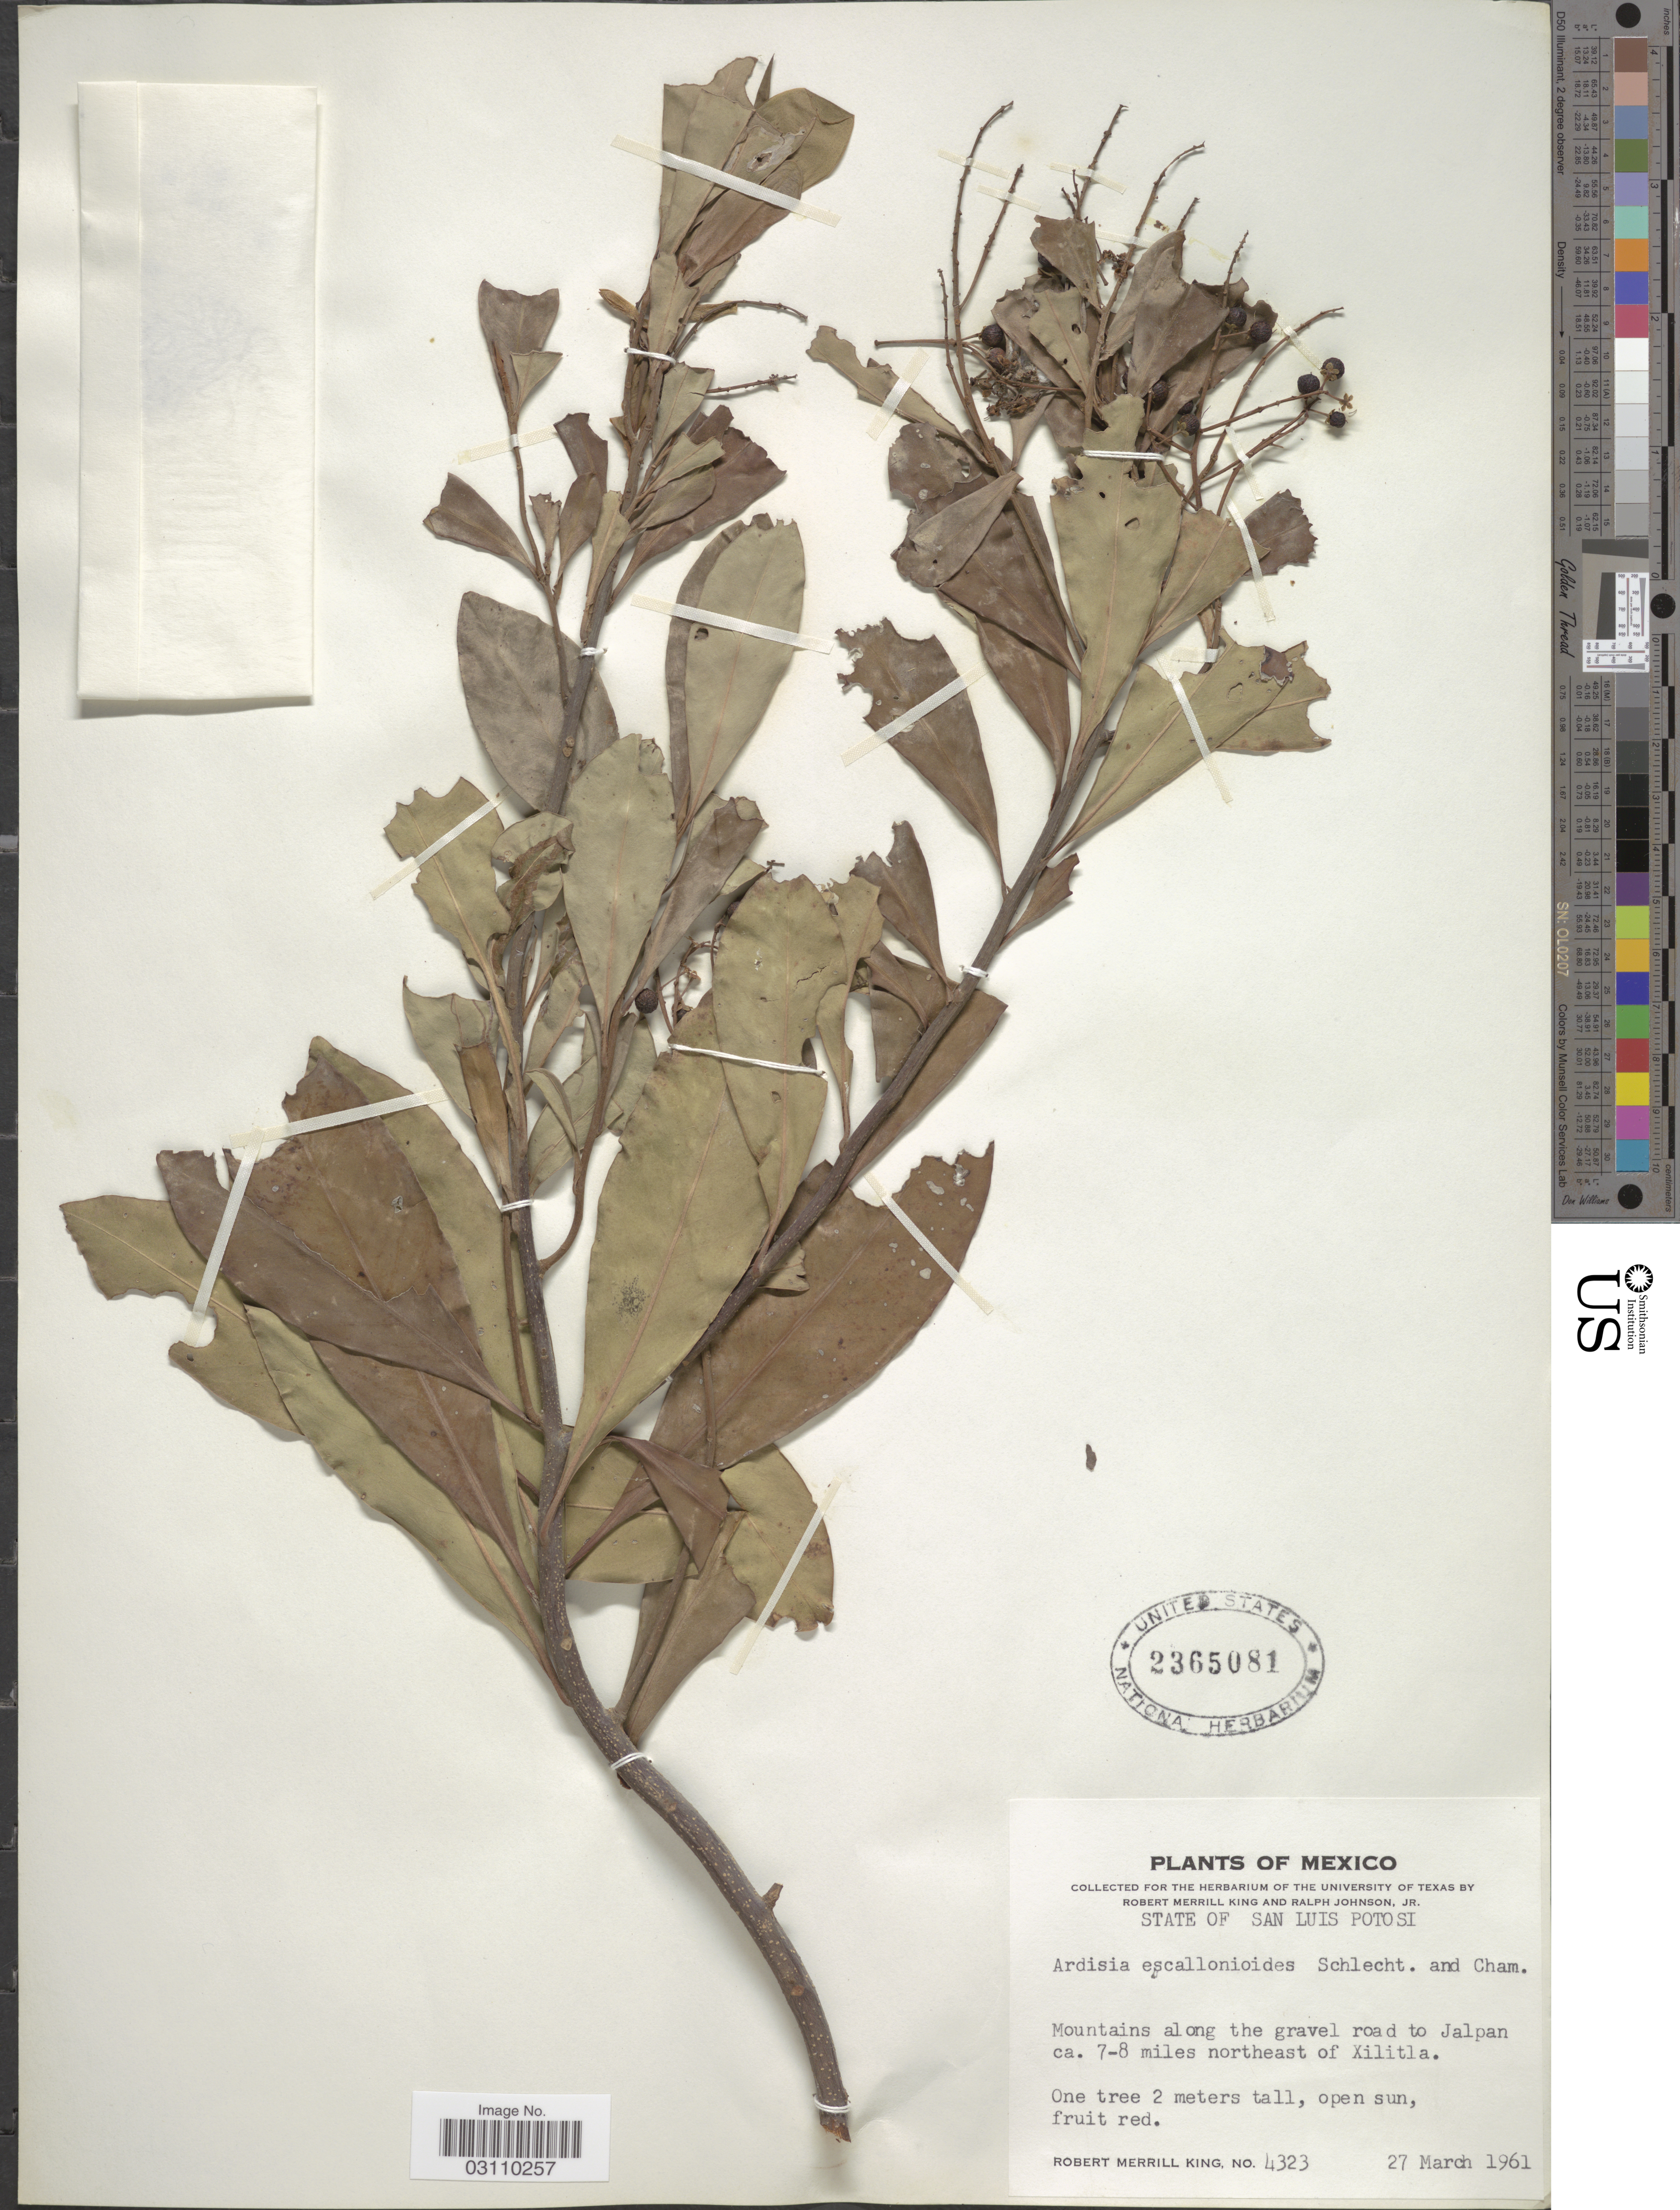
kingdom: Plantae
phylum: Tracheophyta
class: Magnoliopsida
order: Ericales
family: Primulaceae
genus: Ardisia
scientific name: Ardisia escallonioides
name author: Schltdl. & Cham.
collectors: R. M. King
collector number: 4323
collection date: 1961-03-27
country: Mexico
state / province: San Luis Potosí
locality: Mountains along the gravel road to Jalpan ca. 7-8 miles northeast of Xilitla.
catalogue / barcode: US 2365081